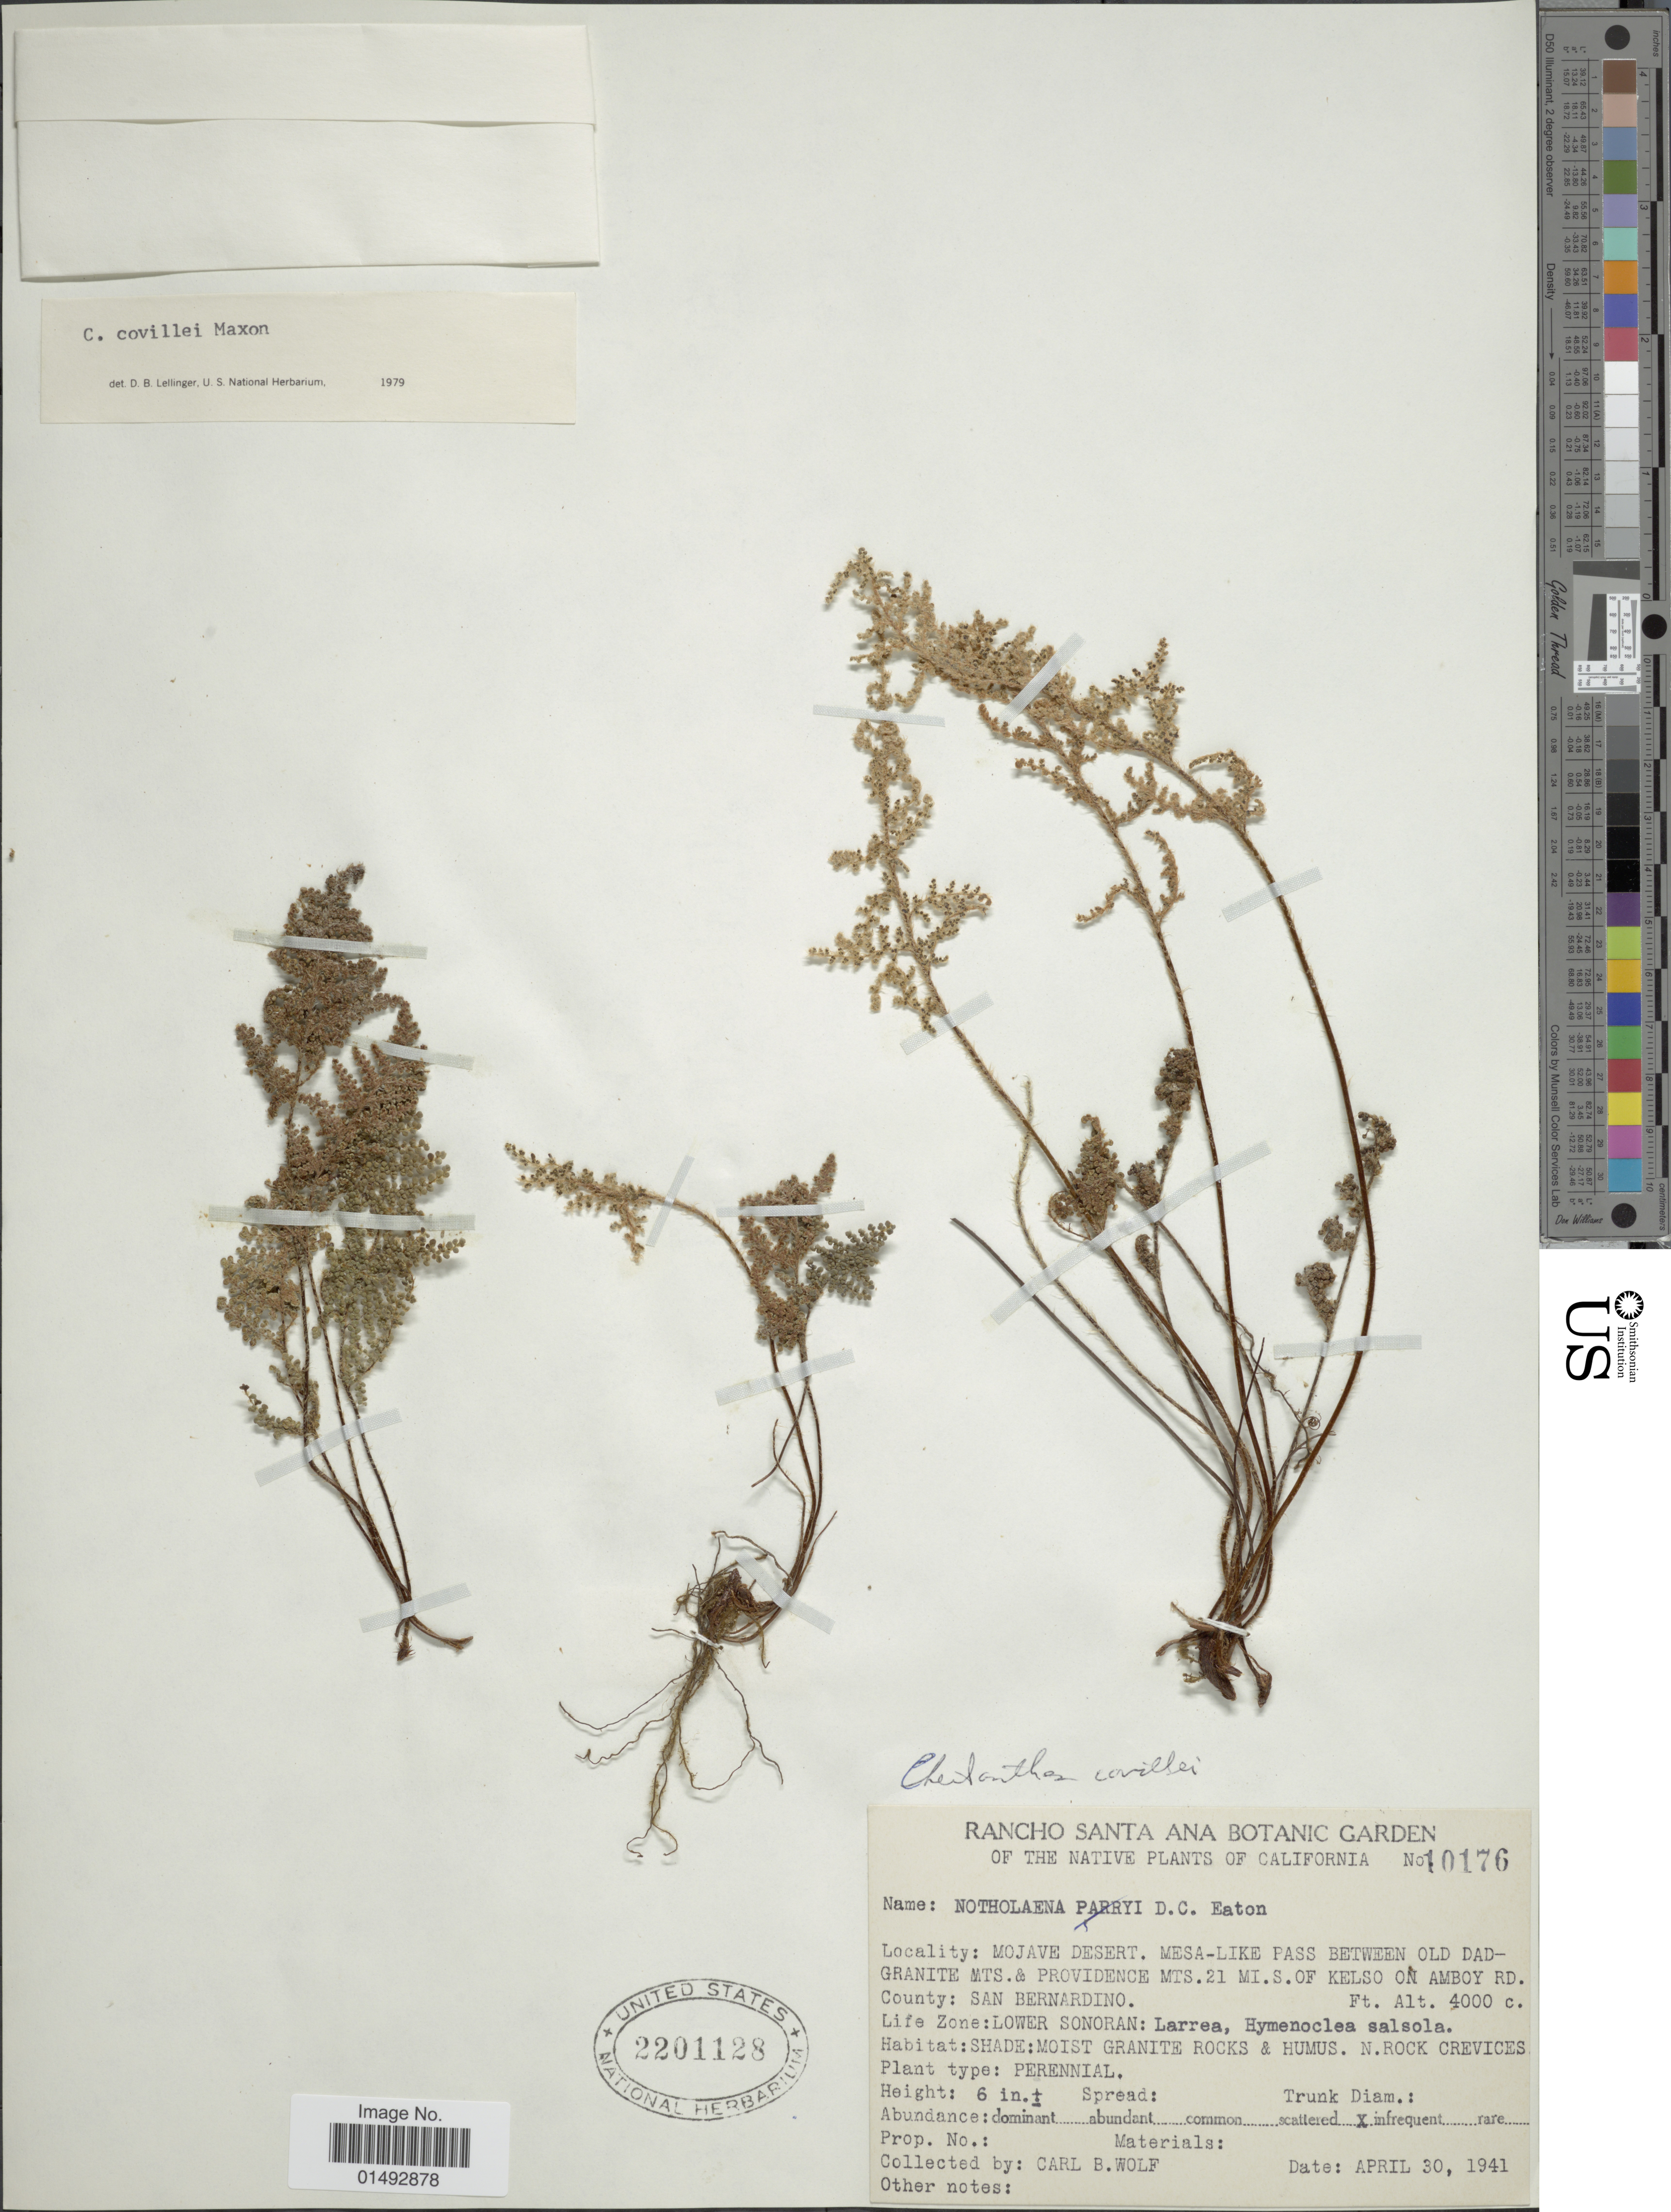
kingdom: Plantae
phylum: Tracheophyta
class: Polypodiopsida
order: Polypodiales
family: Pteridaceae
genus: Myriopteris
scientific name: Myriopteris covillei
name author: (Maxon) Á. Löve & D. Löve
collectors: C. B. Wolf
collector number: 10176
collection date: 1941-04-30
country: United States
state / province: California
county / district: San Bernardino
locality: The Native Plants of California, Mojave Desert. Mesa-Like Pass between Old Dad-Granite Mts & providence Mts. 21 mi. S. of Kelso on Ambot Rd, County: San Bernardino, Life Zone: Lower Sonoran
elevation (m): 1219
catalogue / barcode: US 2201128